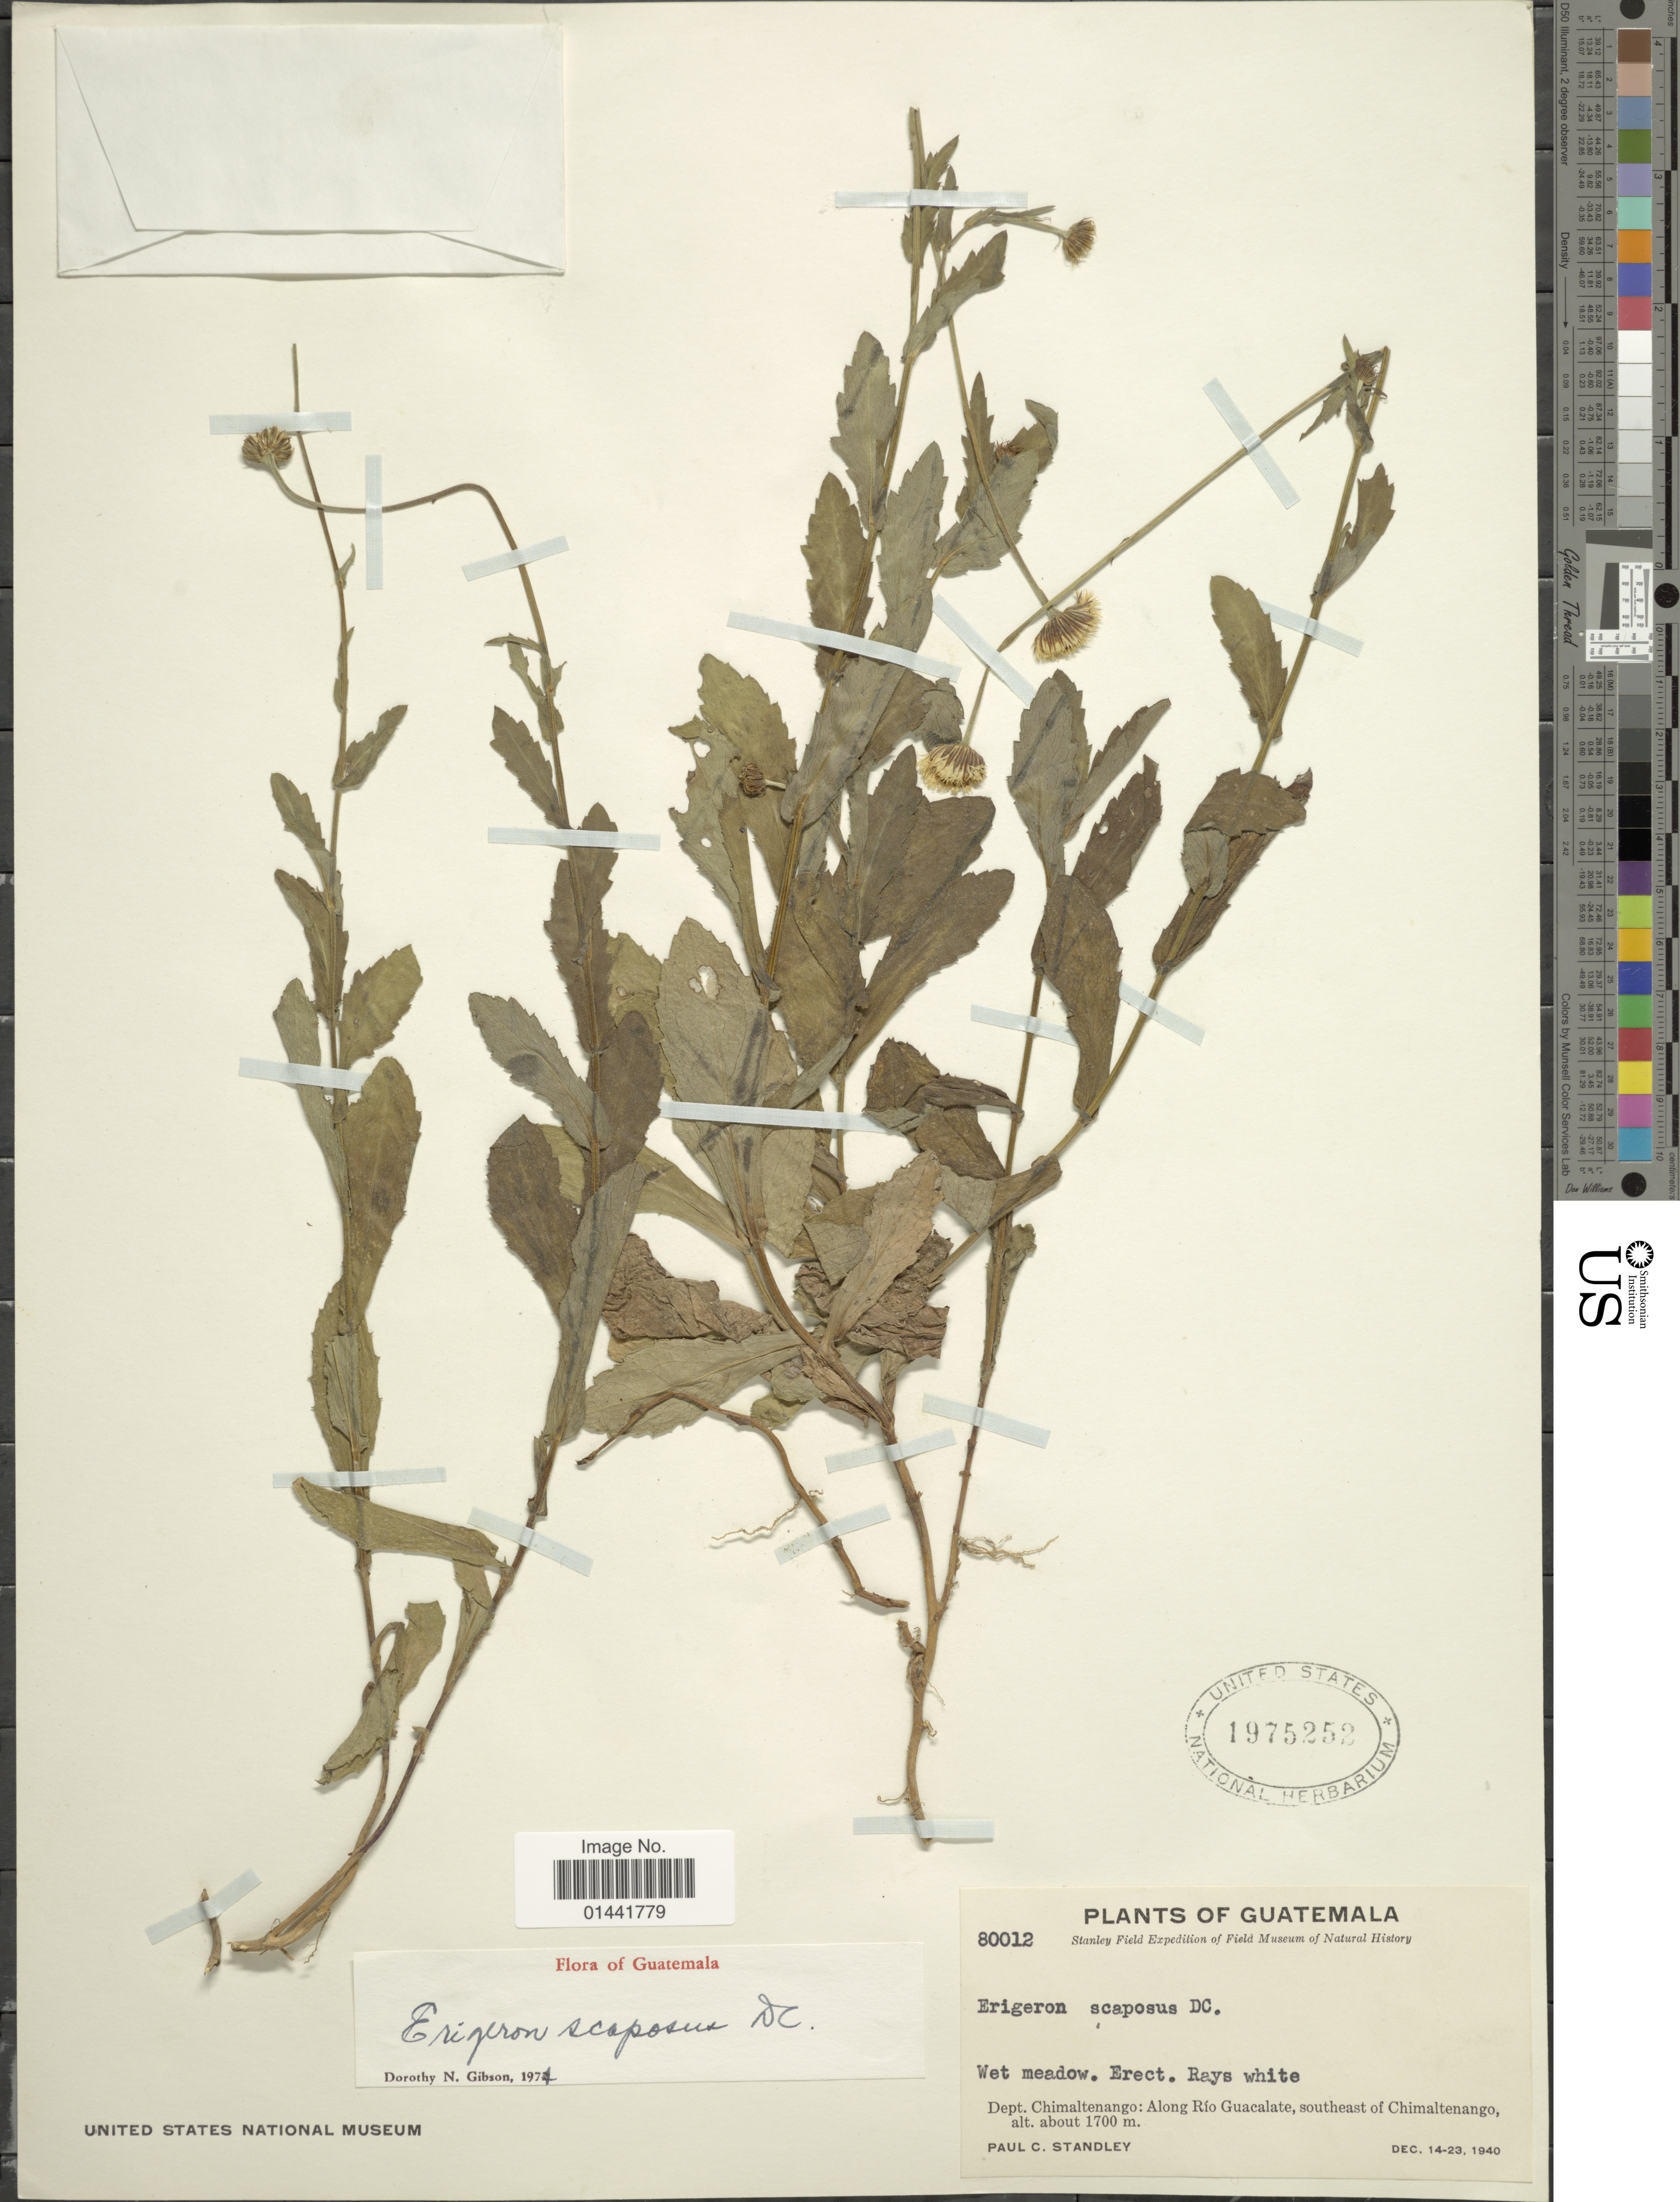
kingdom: Plantae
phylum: Tracheophyta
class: Magnoliopsida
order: Asterales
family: Asteraceae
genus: Erigeron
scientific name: Erigeron scaposus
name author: DC.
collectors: P. C. Standley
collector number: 80012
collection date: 1940-12-14/1940-12-23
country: Guatemala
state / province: Chimaltenango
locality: Field Museum of Natural History, wet meadow, along Río Cualcalate, southeast of Chimaltenango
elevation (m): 1700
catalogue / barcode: US 1975252